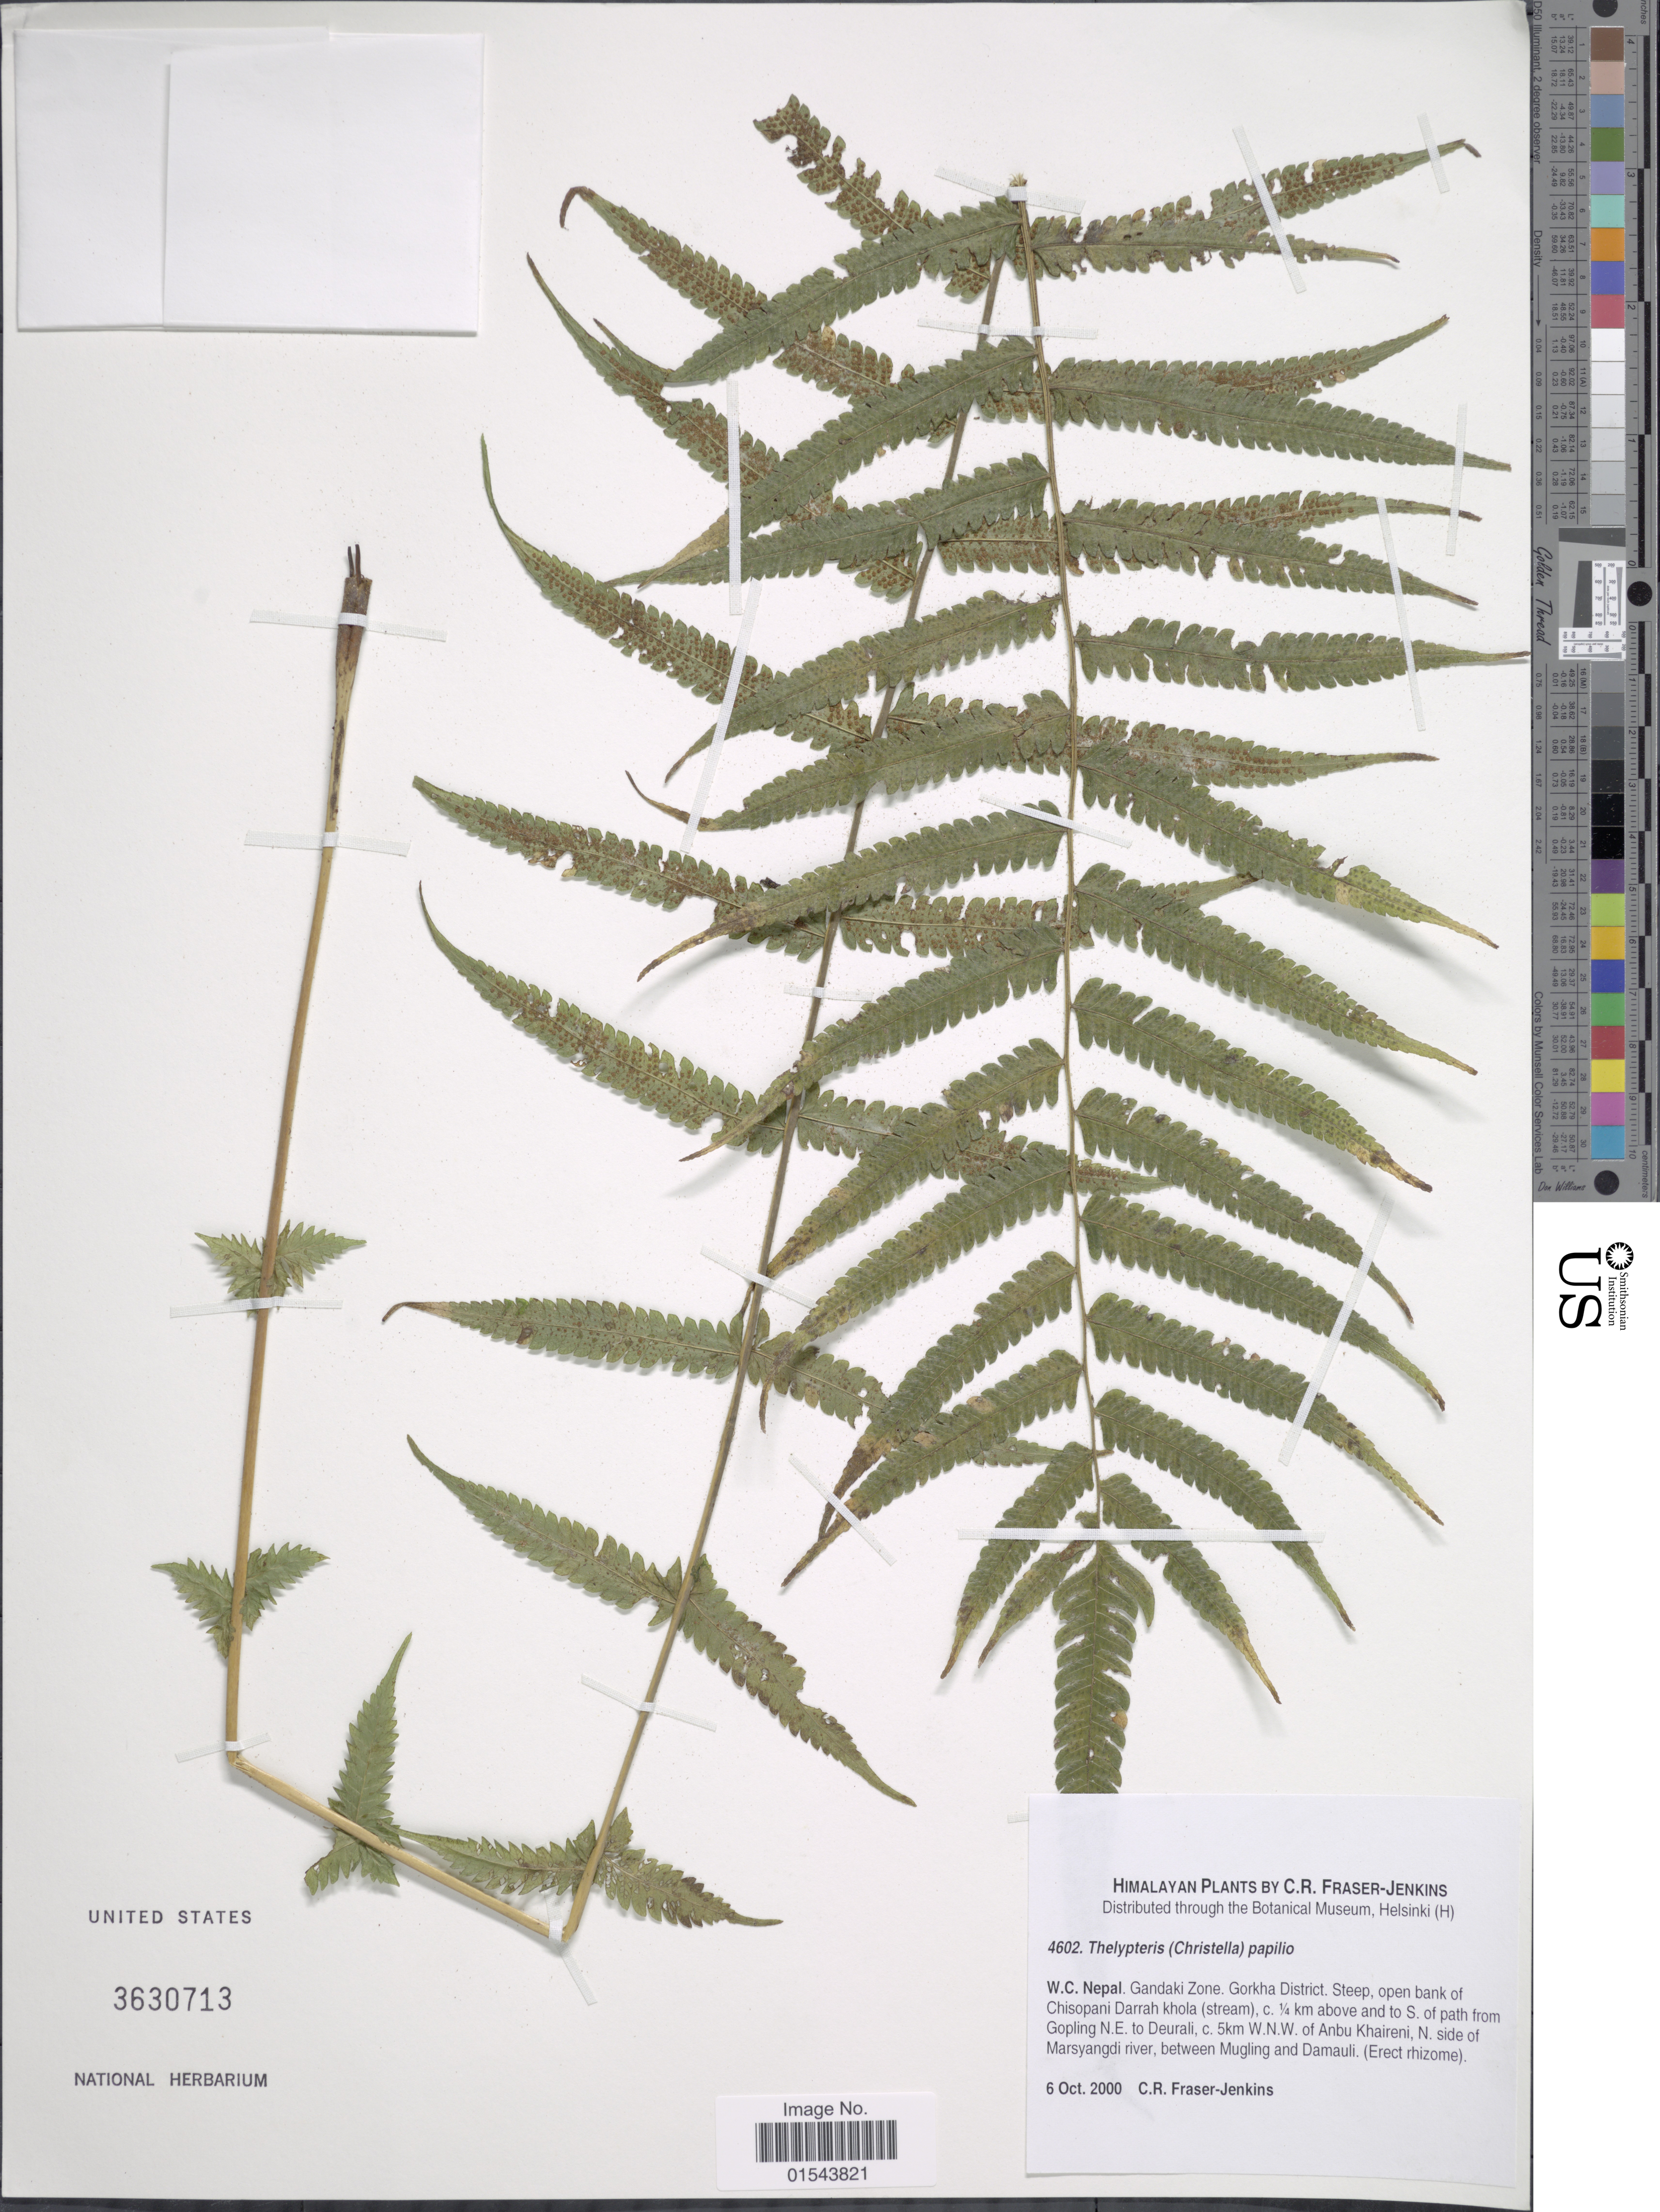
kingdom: Plantae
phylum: Tracheophyta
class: Polypodiopsida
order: Polypodiales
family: Thelypteridaceae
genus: Christella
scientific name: Christella papilio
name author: (C. Hope) Ching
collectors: C. R. Fraser-Jenkins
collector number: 4602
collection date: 2000-10-06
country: Nepal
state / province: Gandaki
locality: W.C. Nepal. Gandaki Zone. Gorkha District. Steep, open bank of Chisopani Darrah khola (stream), 0.25 above and to S. of path from Gopling N. E. to Deurali, 5 km W. N. W. of Anbu Khareni, N. side of Marsyangdi river, between Mugling and Damauli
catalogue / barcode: US 3630713